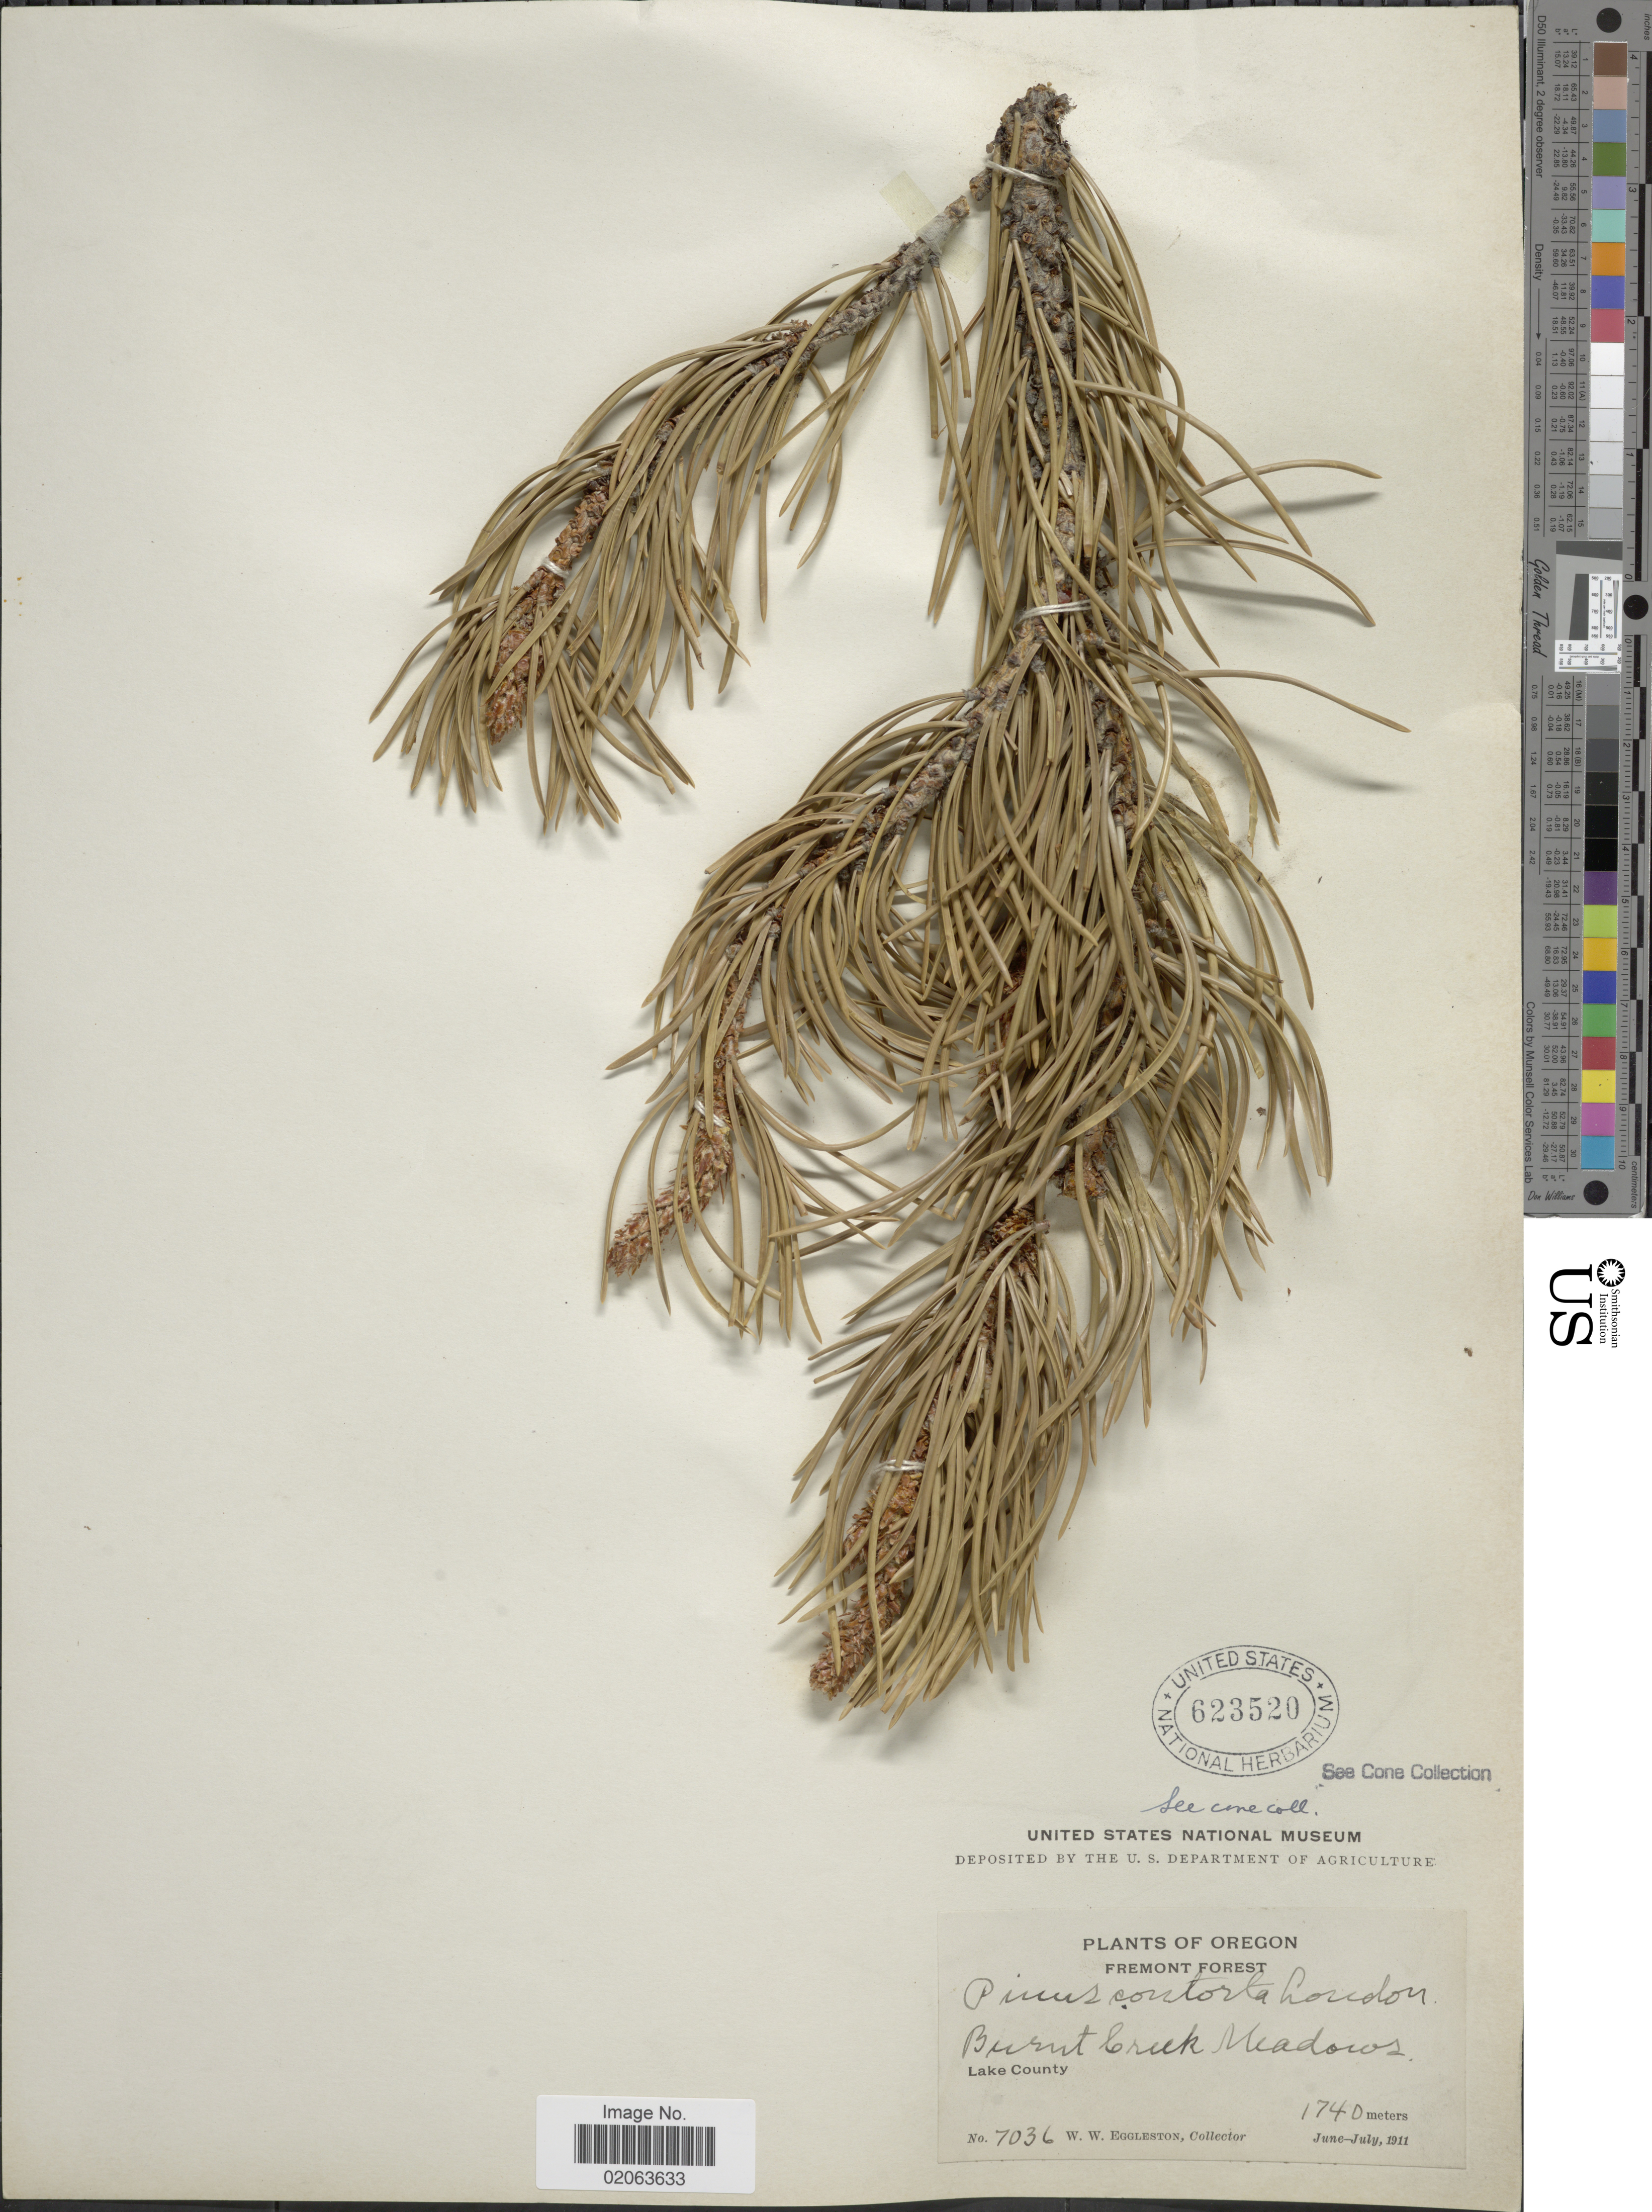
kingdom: Plantae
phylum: Tracheophyta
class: Pinopsida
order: Pinales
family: Pinaceae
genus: Pinus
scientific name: Pinus contorta var. murrayana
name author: (Balf.) S. Watson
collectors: W. W. Eggleston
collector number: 7036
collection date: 1911-06/1911-07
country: United States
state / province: Oregon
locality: Fremont Forest. Burnt Creek Meadows. Lake County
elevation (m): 1740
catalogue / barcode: US 623520